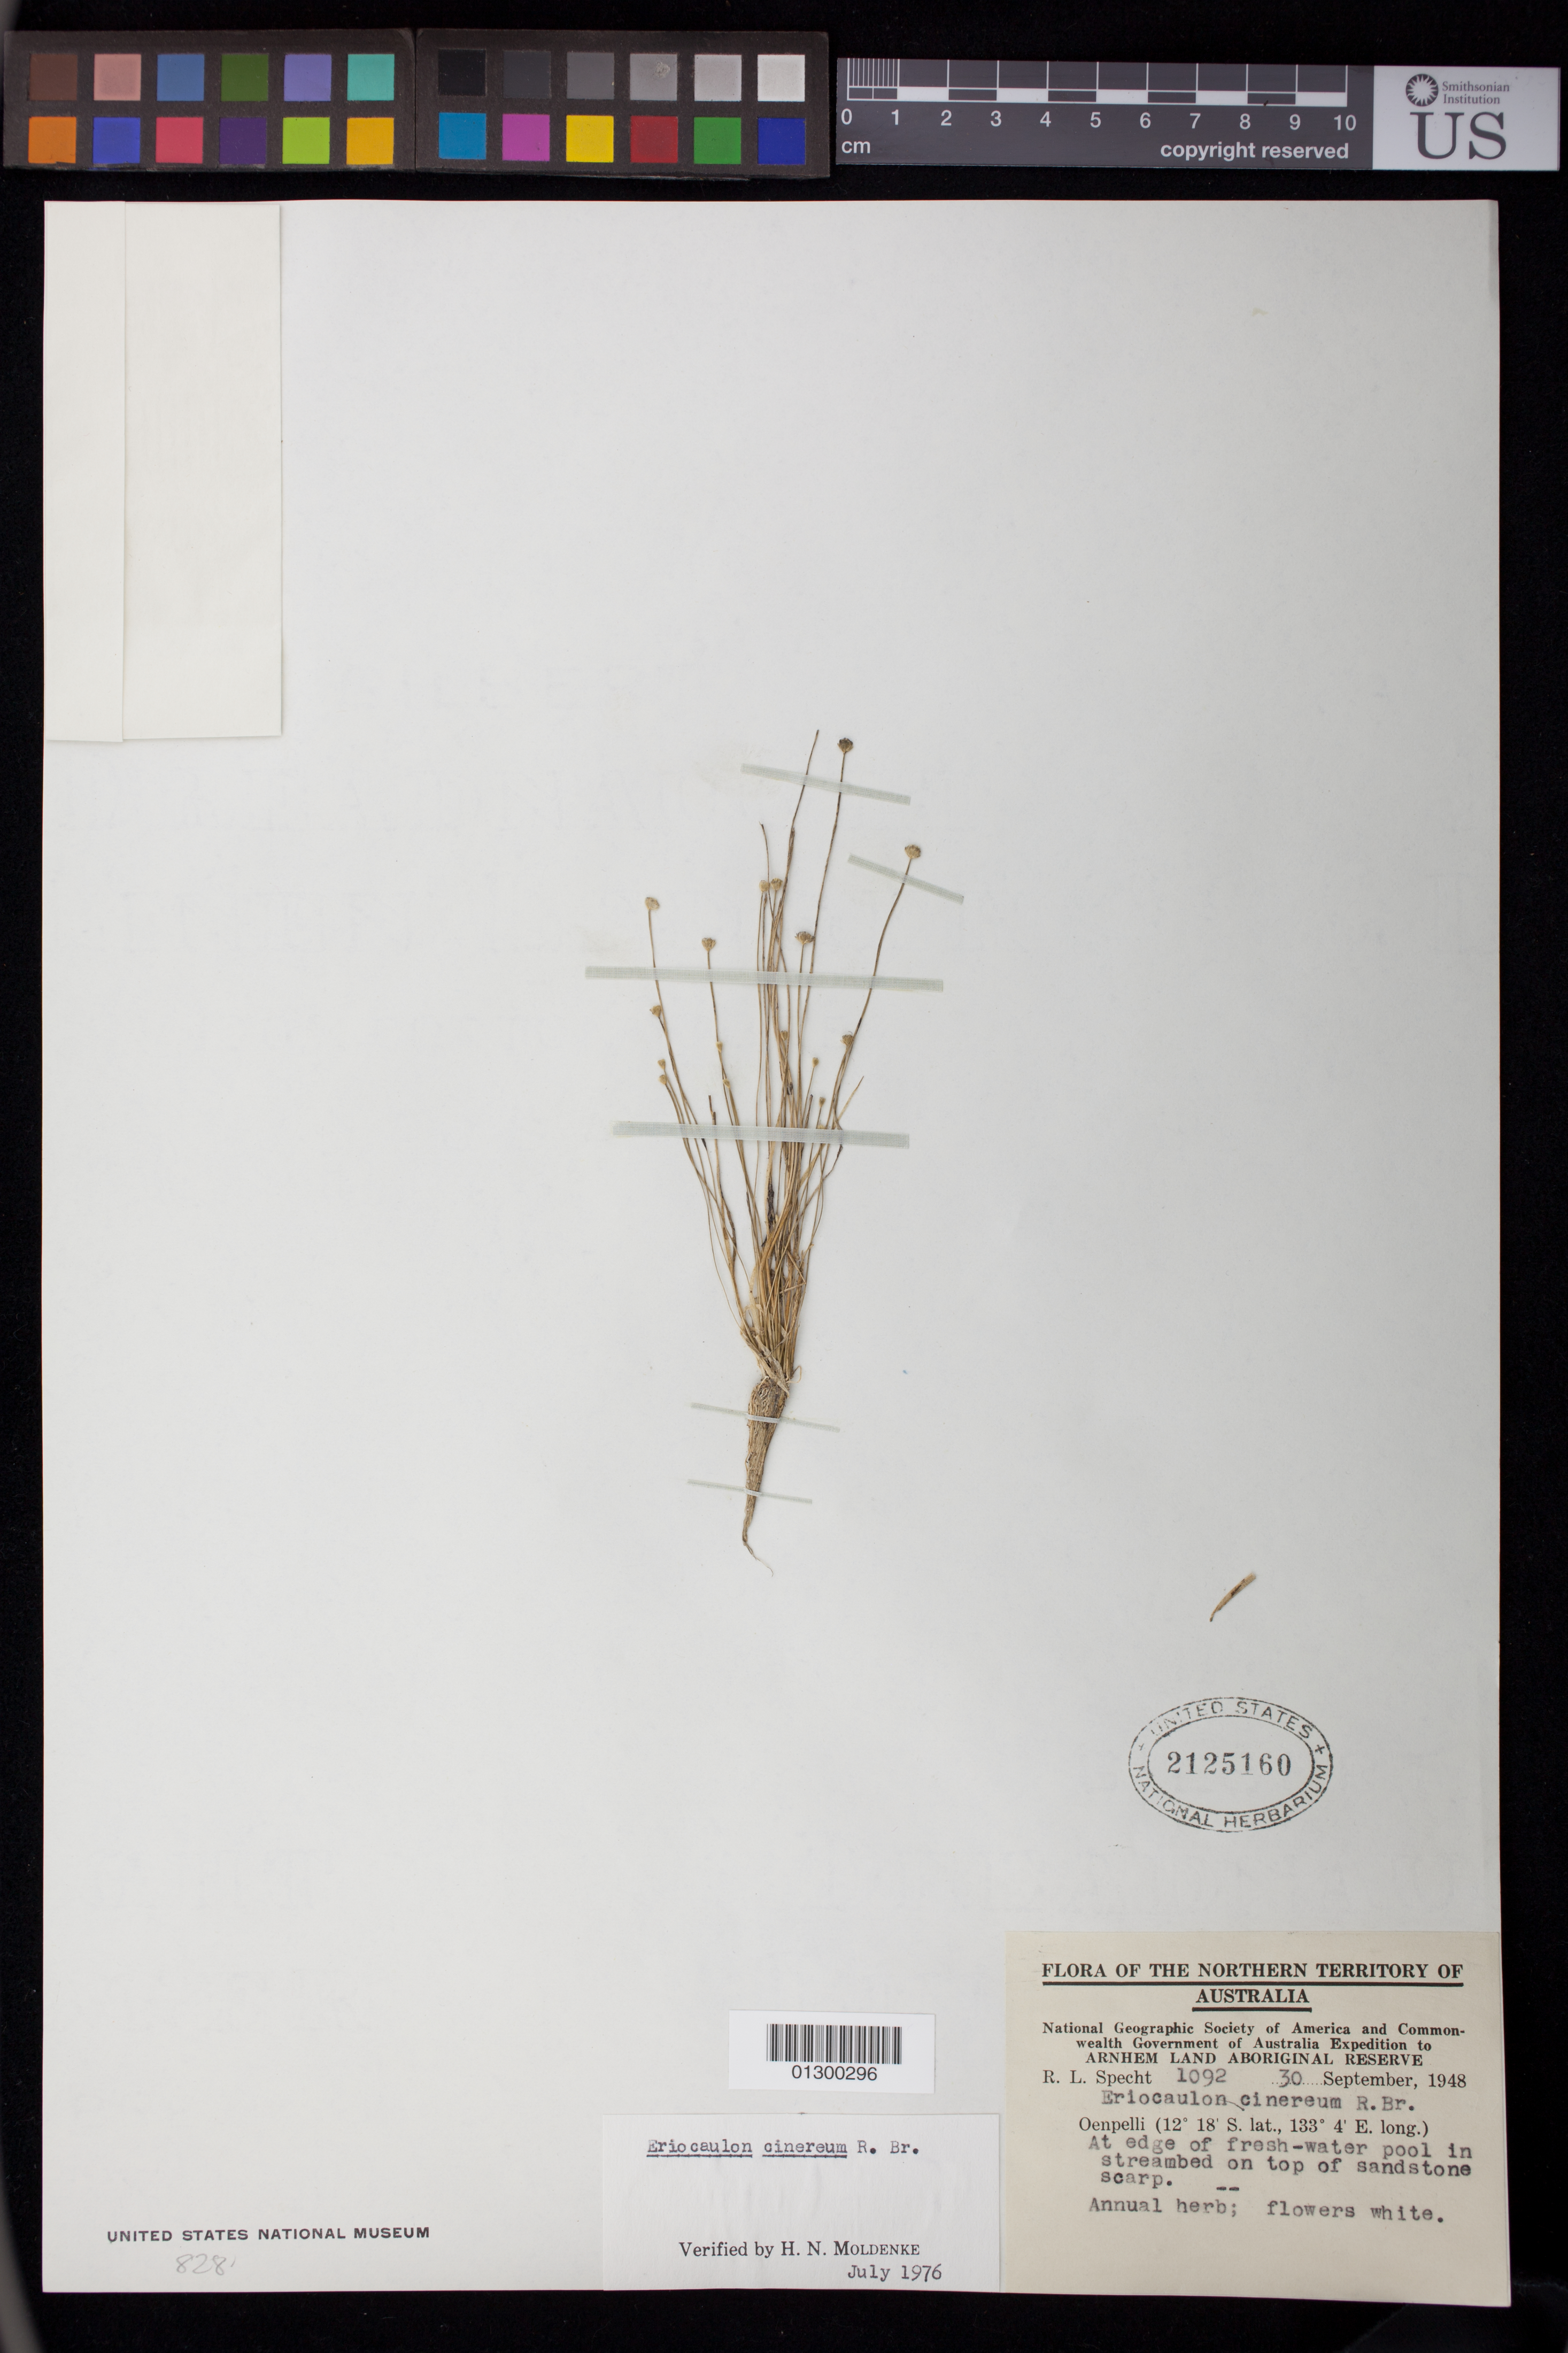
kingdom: Plantae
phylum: Tracheophyta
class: Liliopsida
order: Poales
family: Eriocaulaceae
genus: Eriocaulon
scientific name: Eriocaulon cinereum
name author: R. Br.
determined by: Moldenke, H. N.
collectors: R. L. Specht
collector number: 1092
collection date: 1948-09-30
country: Australia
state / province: Northern Territory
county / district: West Arnhem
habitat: At edge of fresh-water pool in streambed on top of sandstone scarp.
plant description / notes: Annual herb; flowers white.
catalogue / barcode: US 2125160